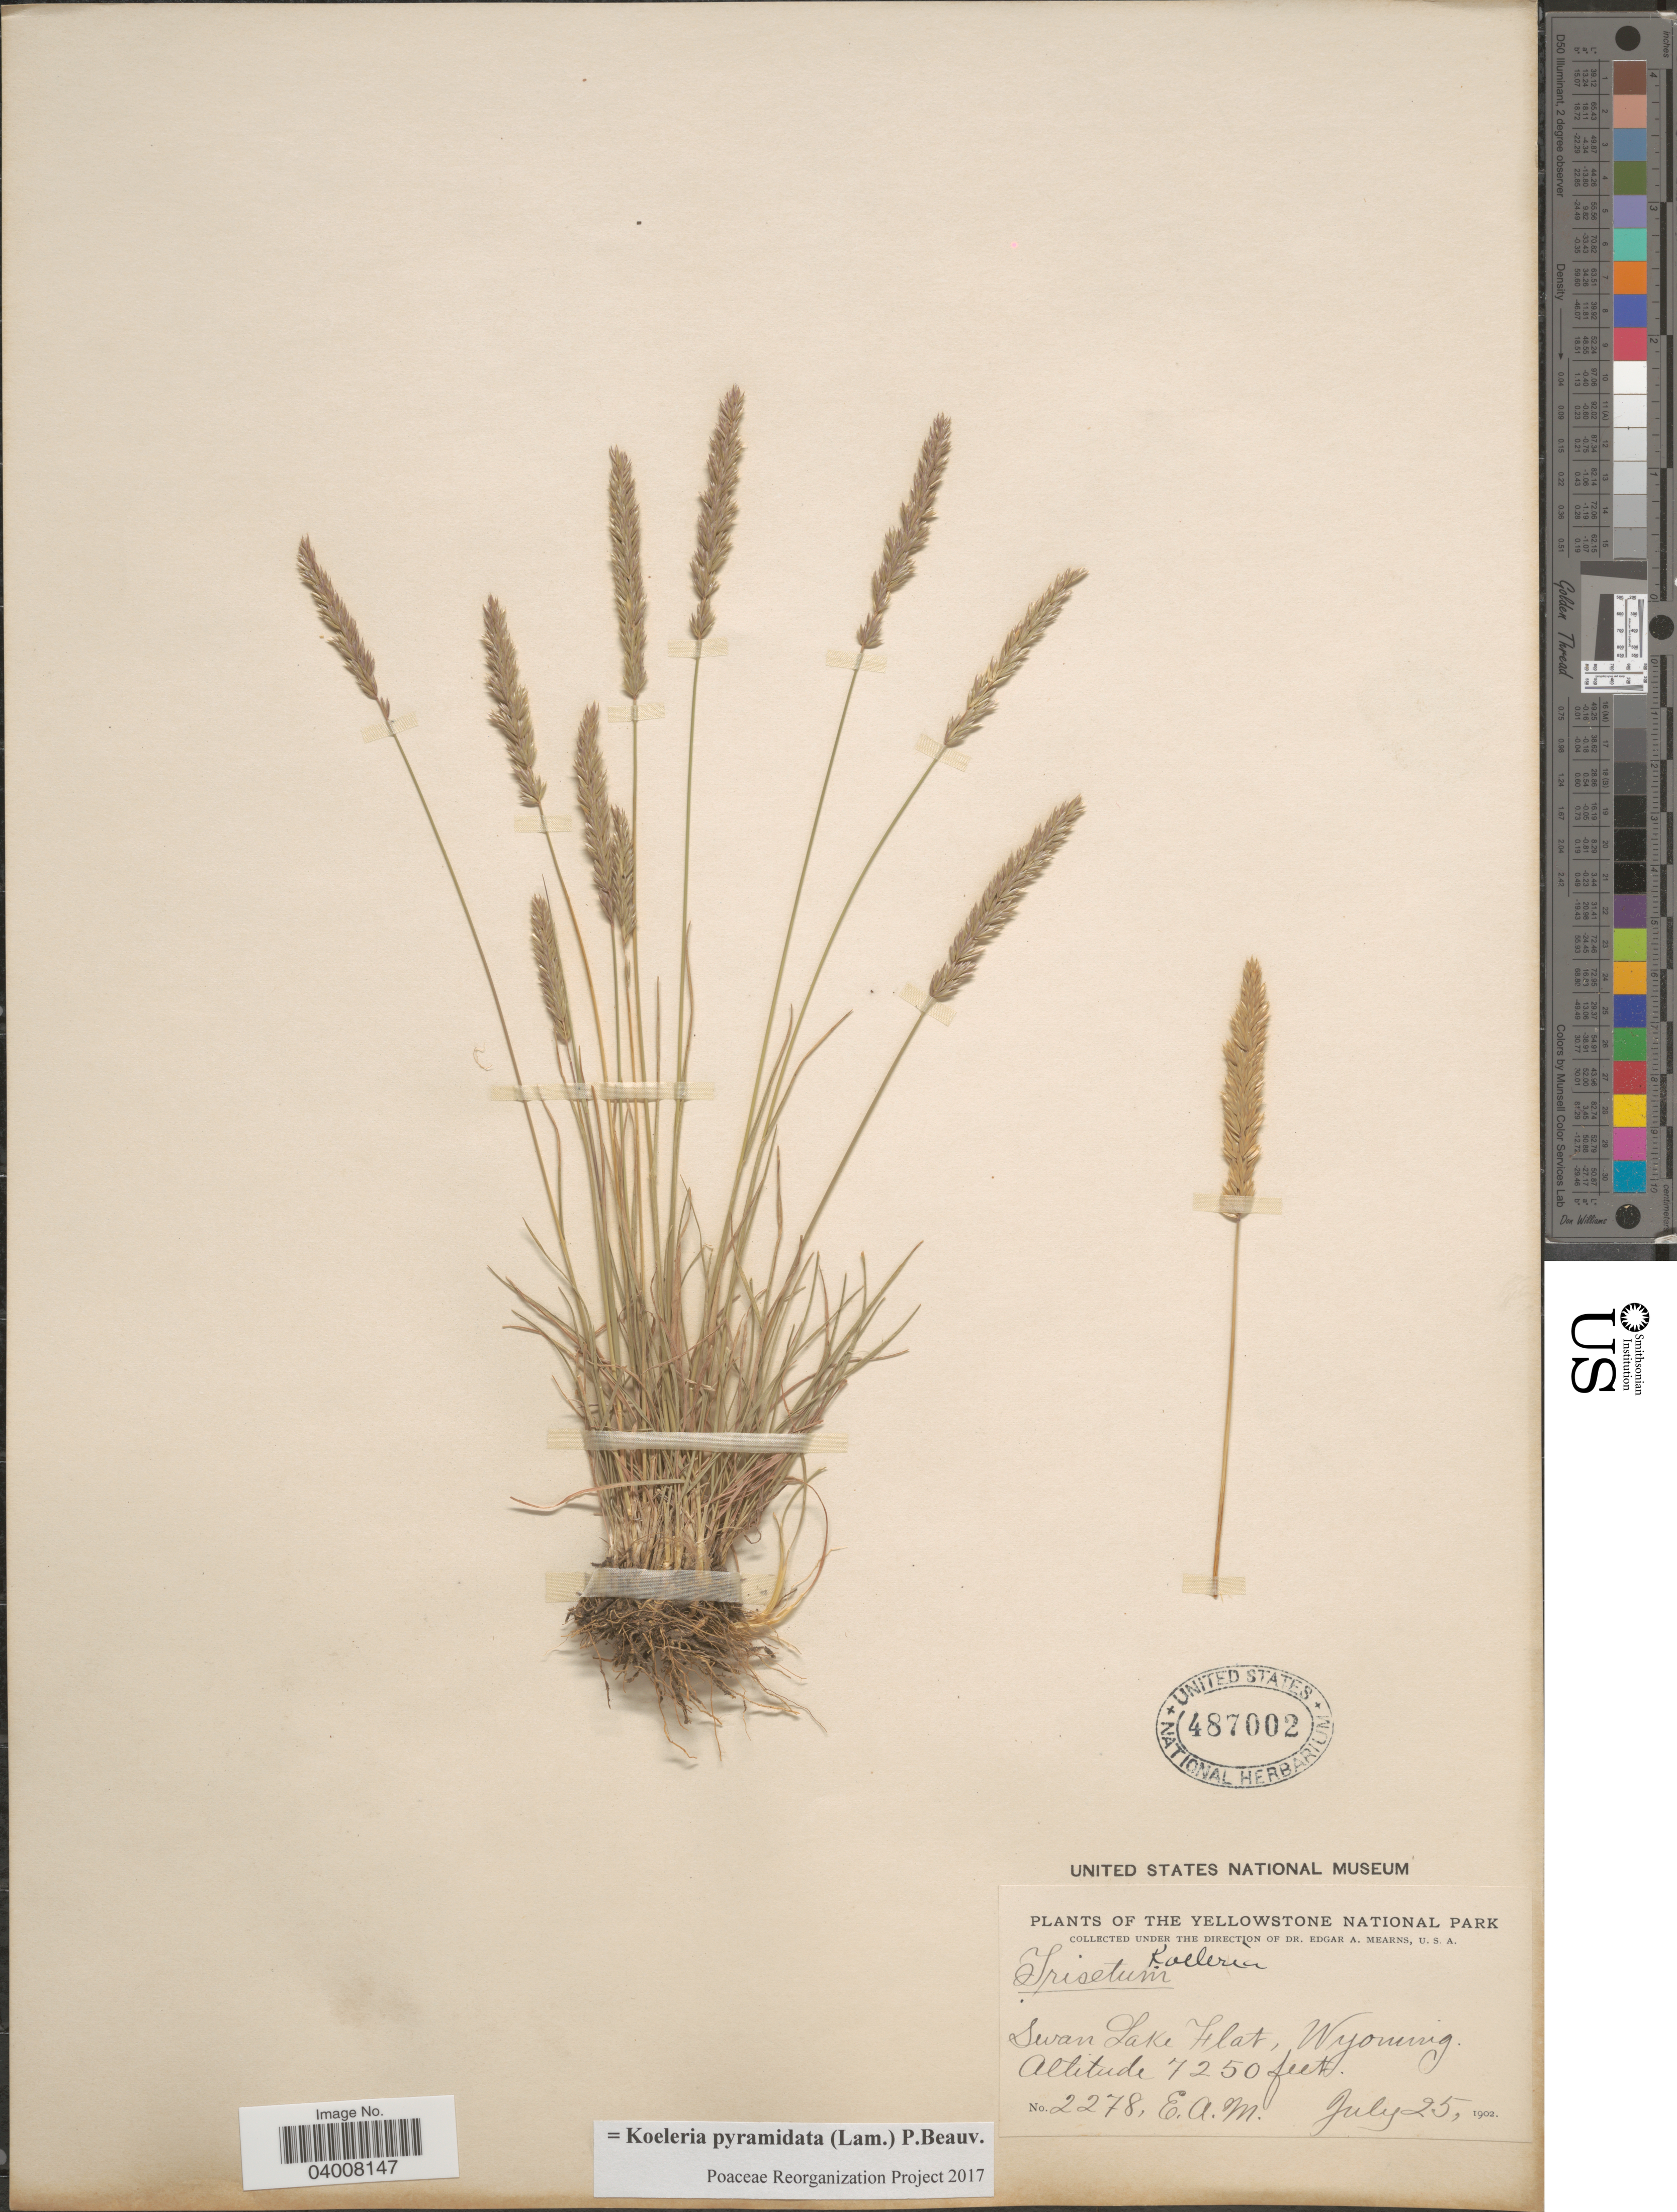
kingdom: Plantae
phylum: Tracheophyta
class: Liliopsida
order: Poales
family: Poaceae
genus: Koeleria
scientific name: Koeleria pyramidata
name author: (Lam.) P. Beauv.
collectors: E. A. Mearns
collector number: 2278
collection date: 1902-07-25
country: United States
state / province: Wyoming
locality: Yellowstone National Park. Swan Lake Flat.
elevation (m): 2210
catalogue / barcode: US 487002